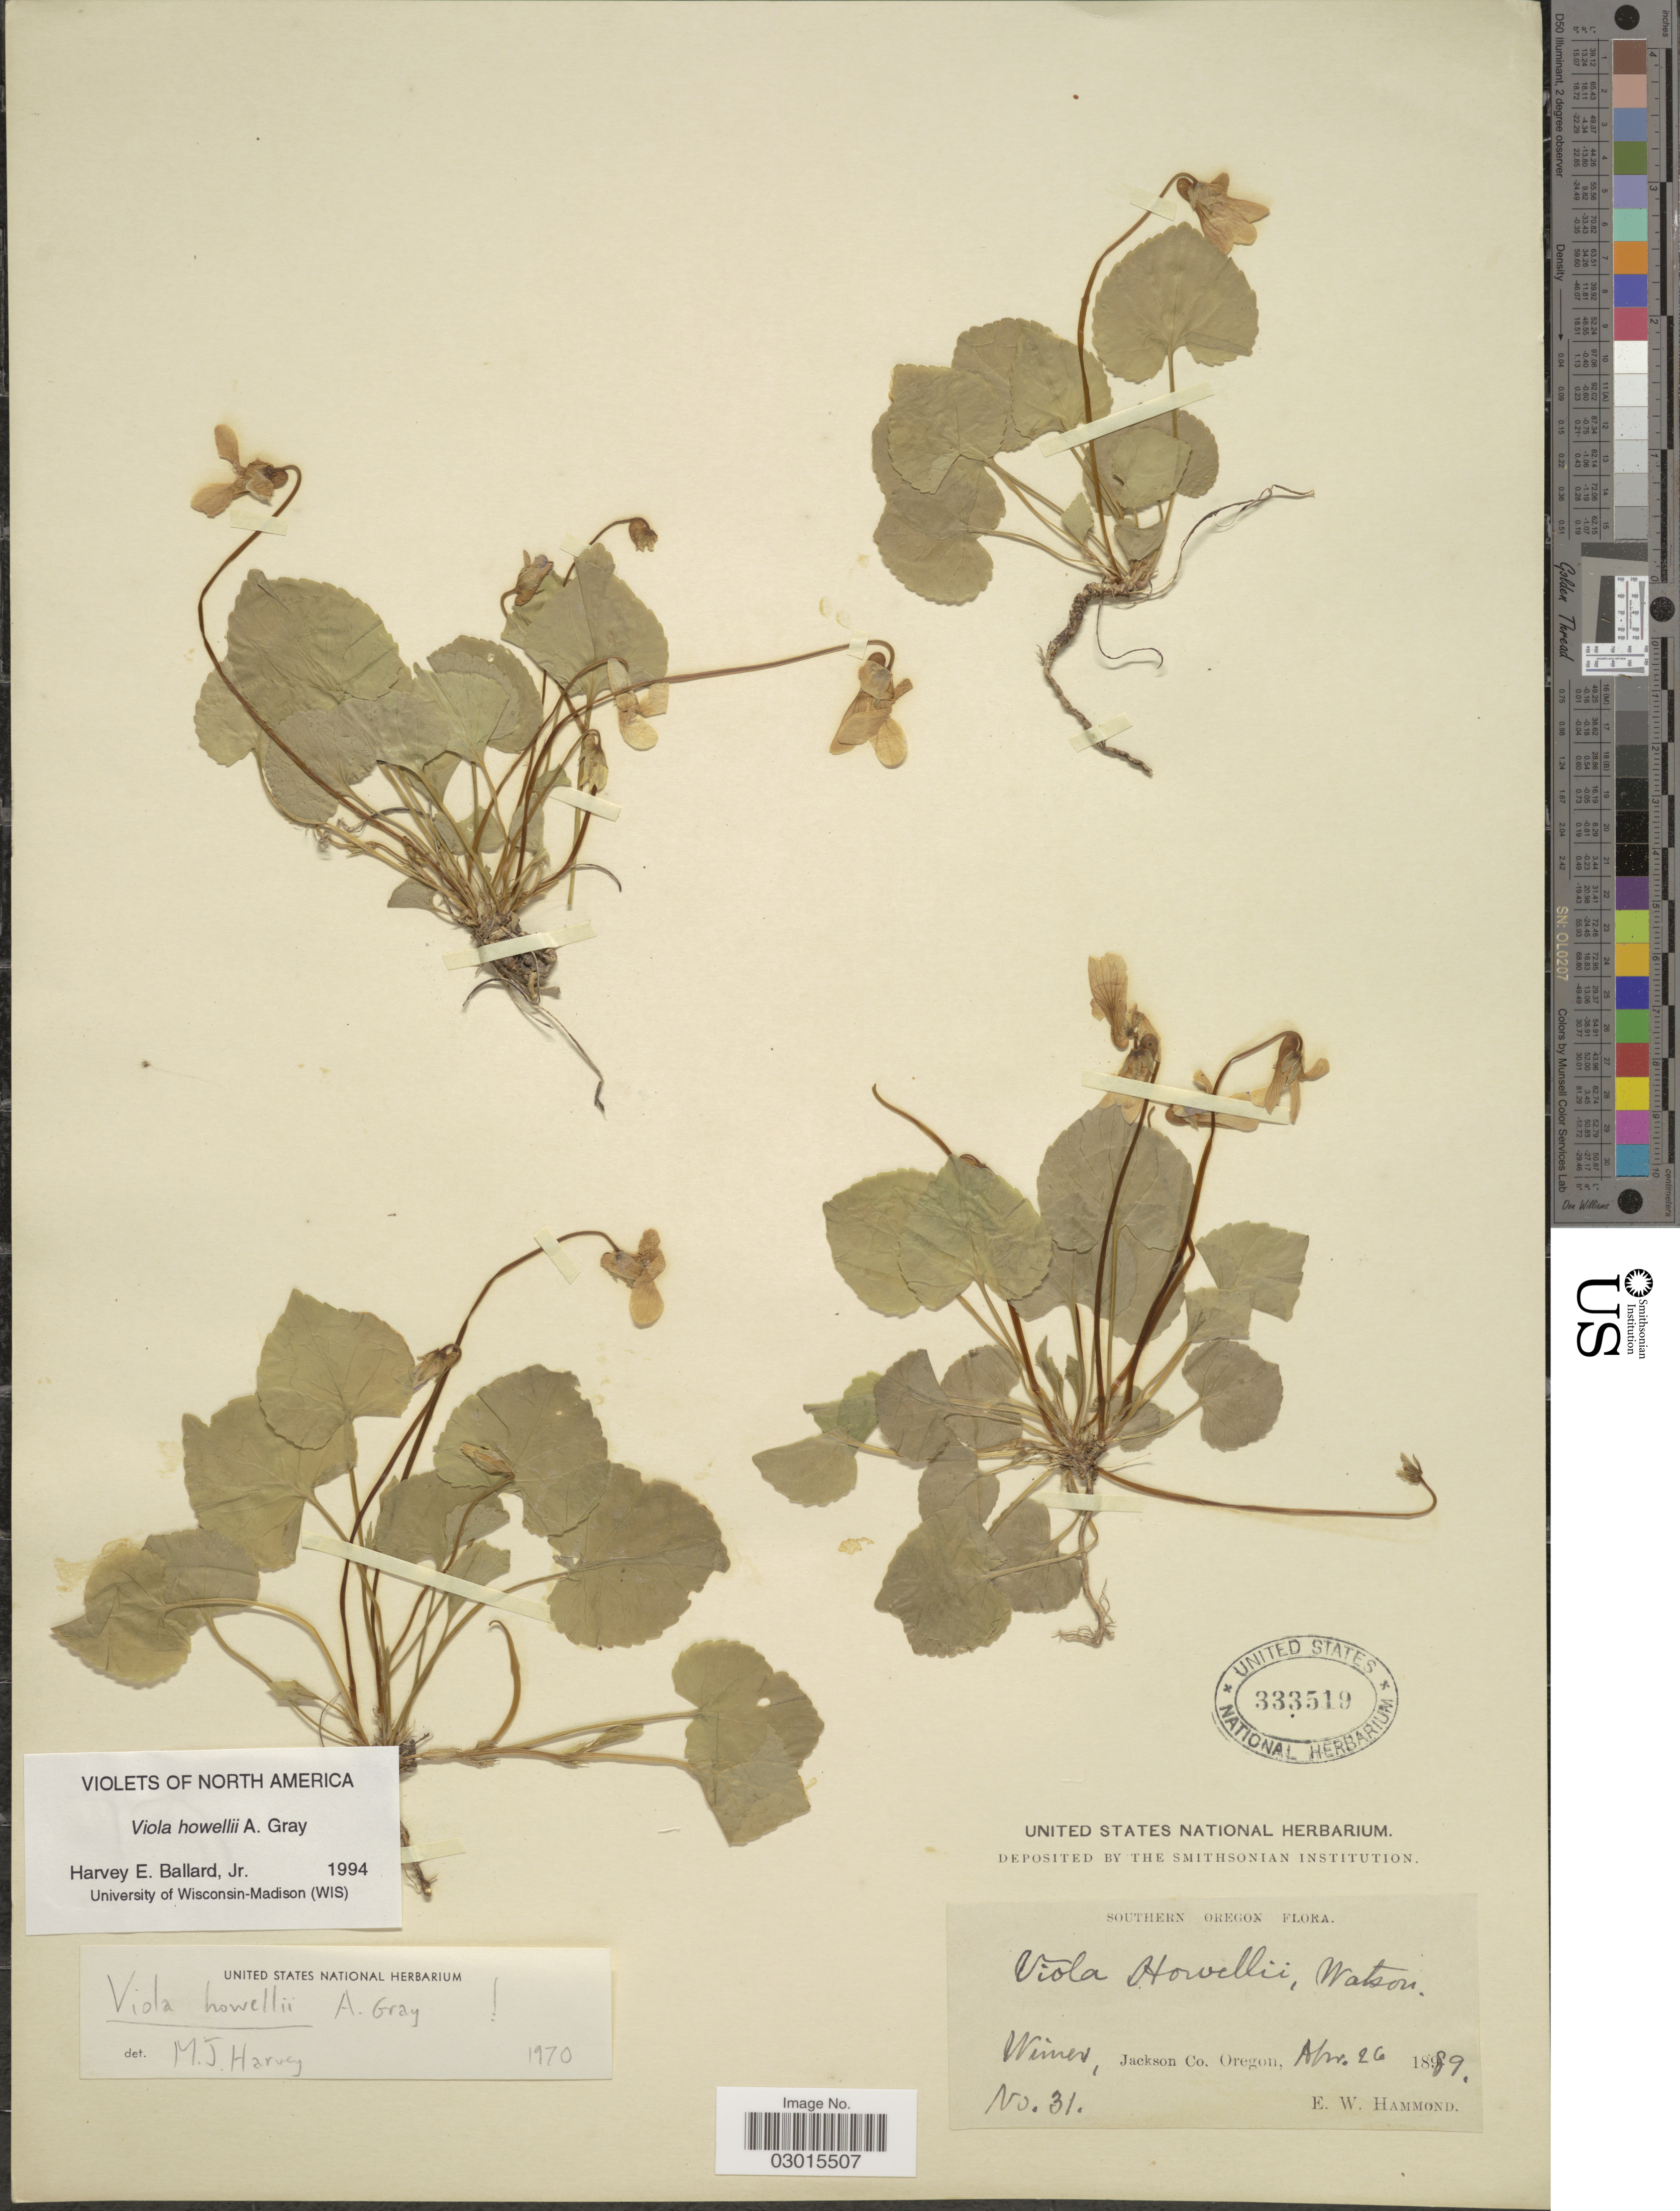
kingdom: Plantae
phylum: Tracheophyta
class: Magnoliopsida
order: Malpighiales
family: Violaceae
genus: Viola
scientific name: Viola hookeriana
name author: Kunth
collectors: E. Hammond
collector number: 31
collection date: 1889-04-26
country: United States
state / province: Oregon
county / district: Jackson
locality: Southern Oregon. Wimer, Jackson Co.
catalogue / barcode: US 333519